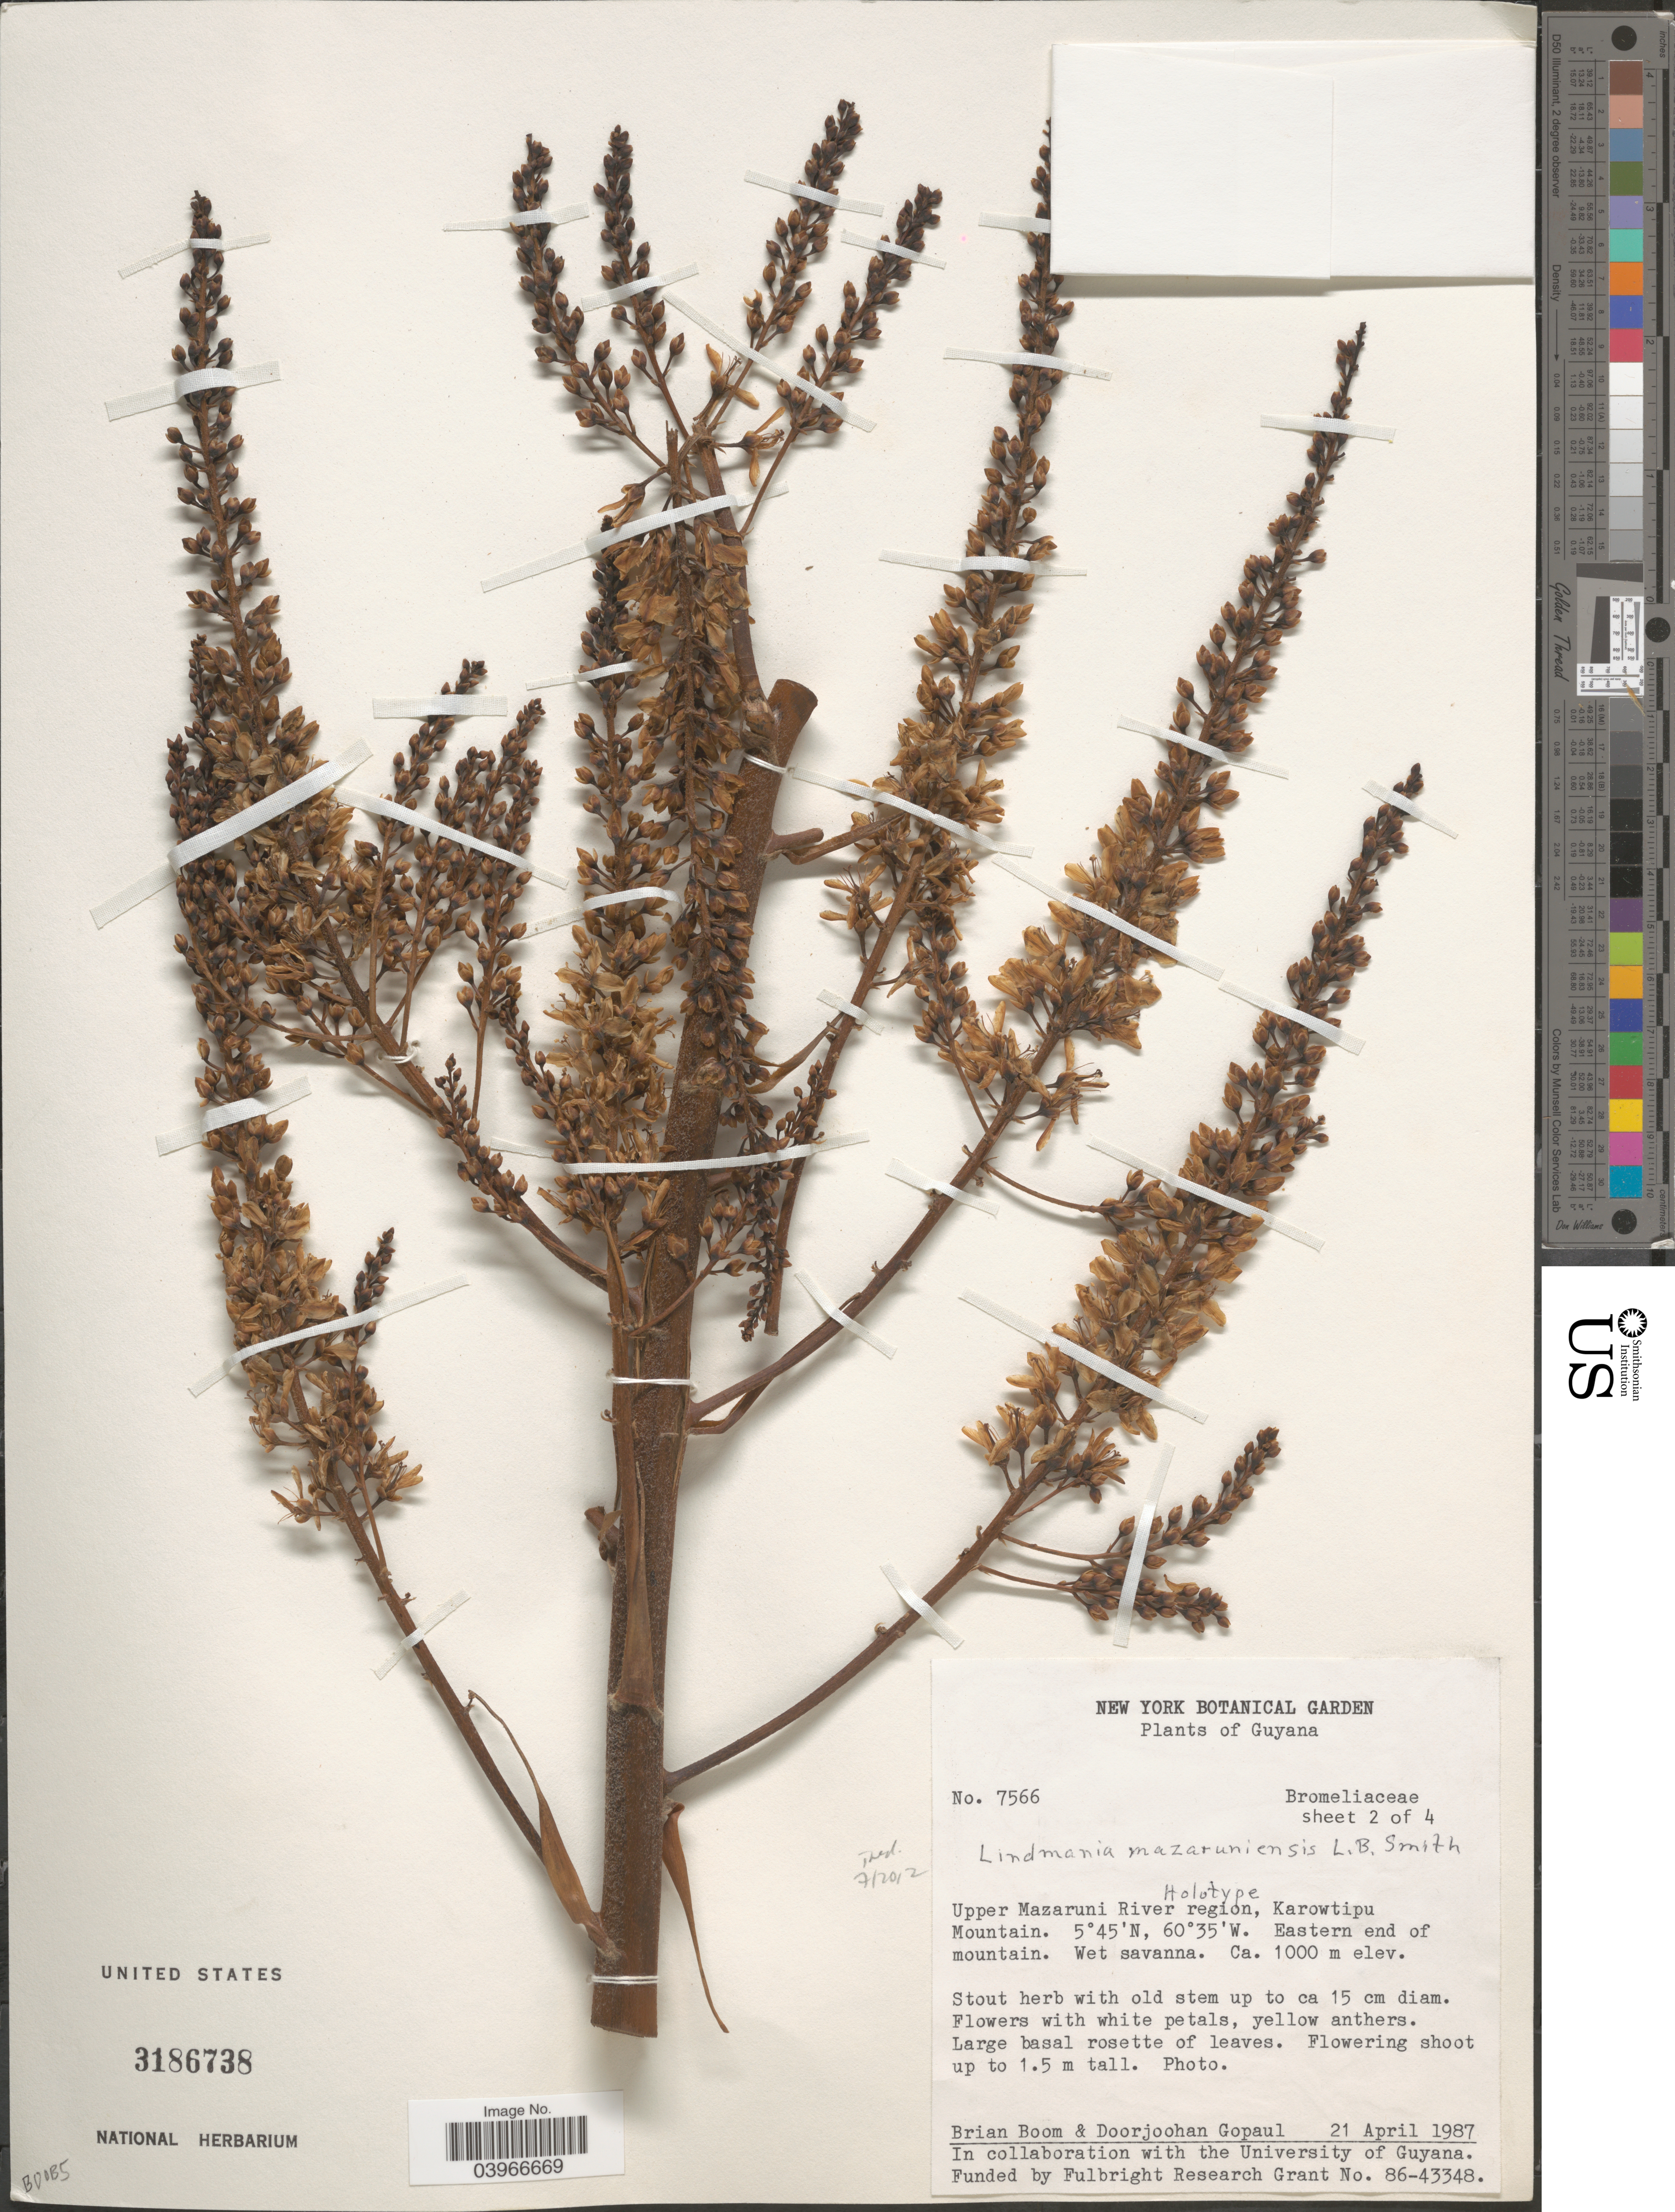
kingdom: Plantae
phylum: Tracheophyta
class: Liliopsida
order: Poales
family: Bromeliaceae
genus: Lindmania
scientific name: Lindmania mazarunensis L.B. Sm., ined.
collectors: B. M. Boom & D. Gopaul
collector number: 7566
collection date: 1987-04-21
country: Guyana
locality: Upper Mazaruni River region, Karowtipu Mountain. Eastern end of mountain. Wet savanna.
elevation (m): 1000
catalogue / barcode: US 3186738